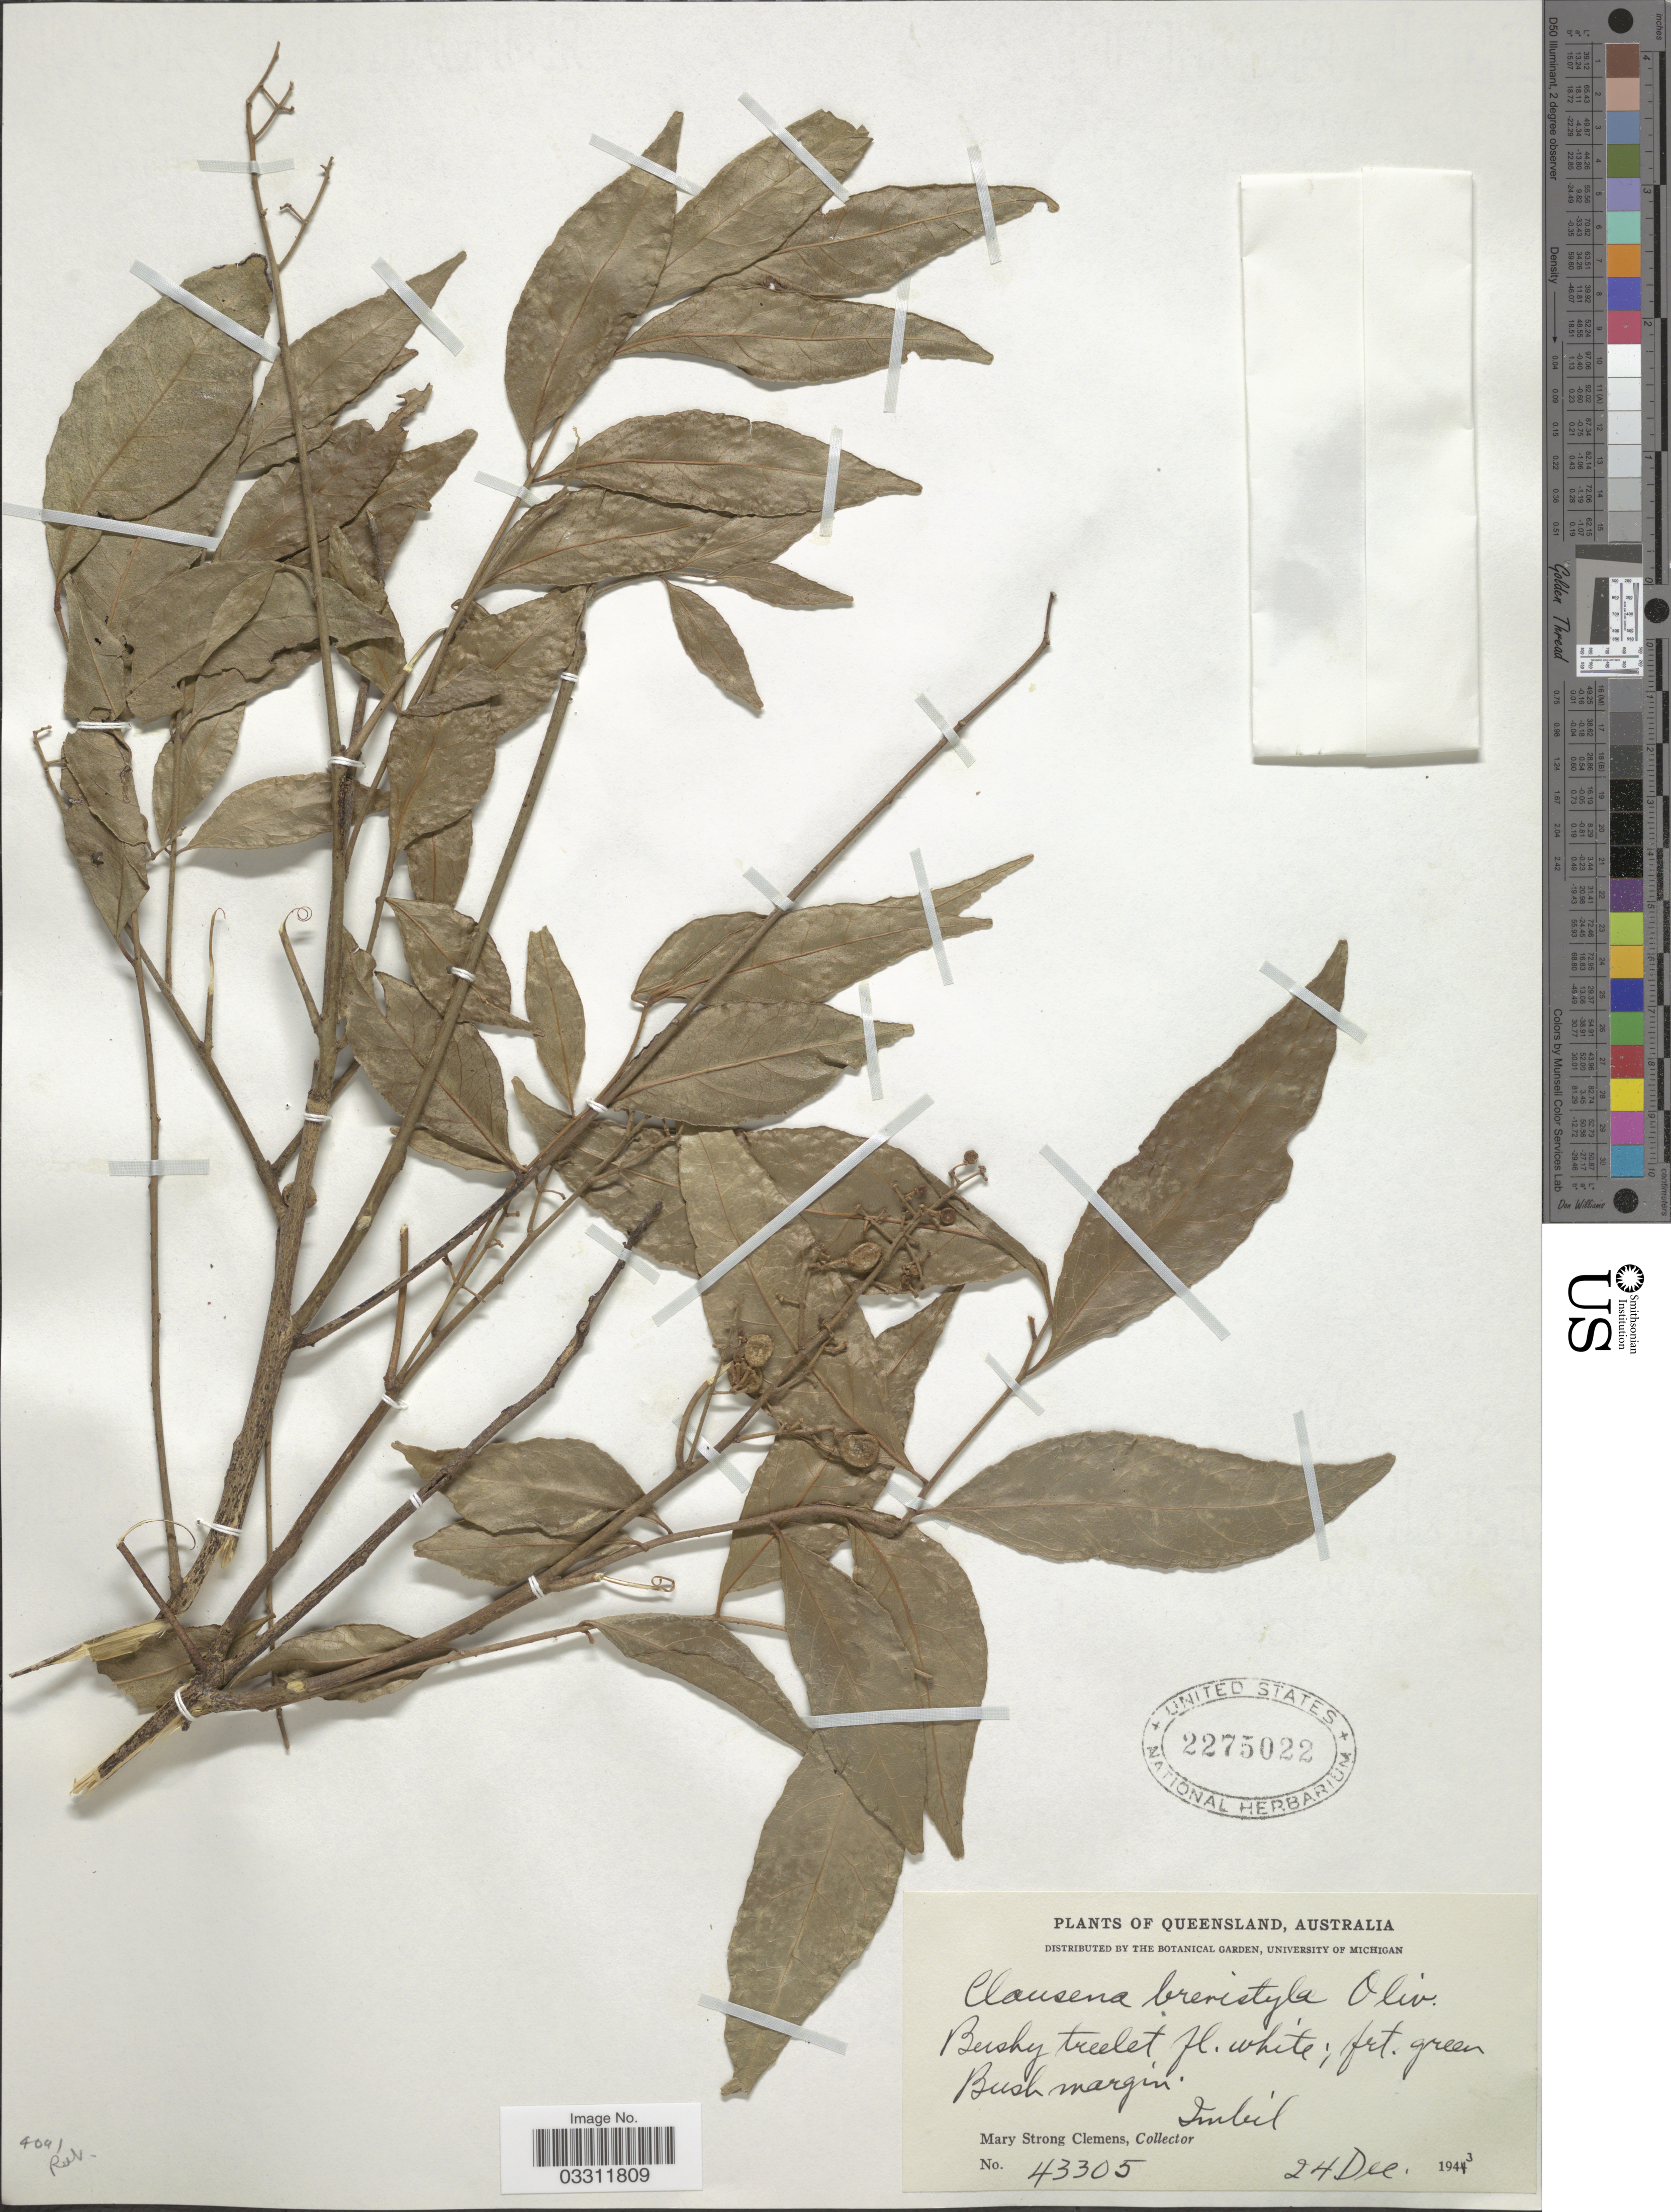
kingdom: Plantae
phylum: Tracheophyta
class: Magnoliopsida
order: Sapindales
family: Rutaceae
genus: Clausena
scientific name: Clausena brevistyla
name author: Oliv.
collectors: M. S. Clemens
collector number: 43305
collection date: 1943-12-24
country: Australia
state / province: Queensland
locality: Imbil.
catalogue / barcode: US 2275022